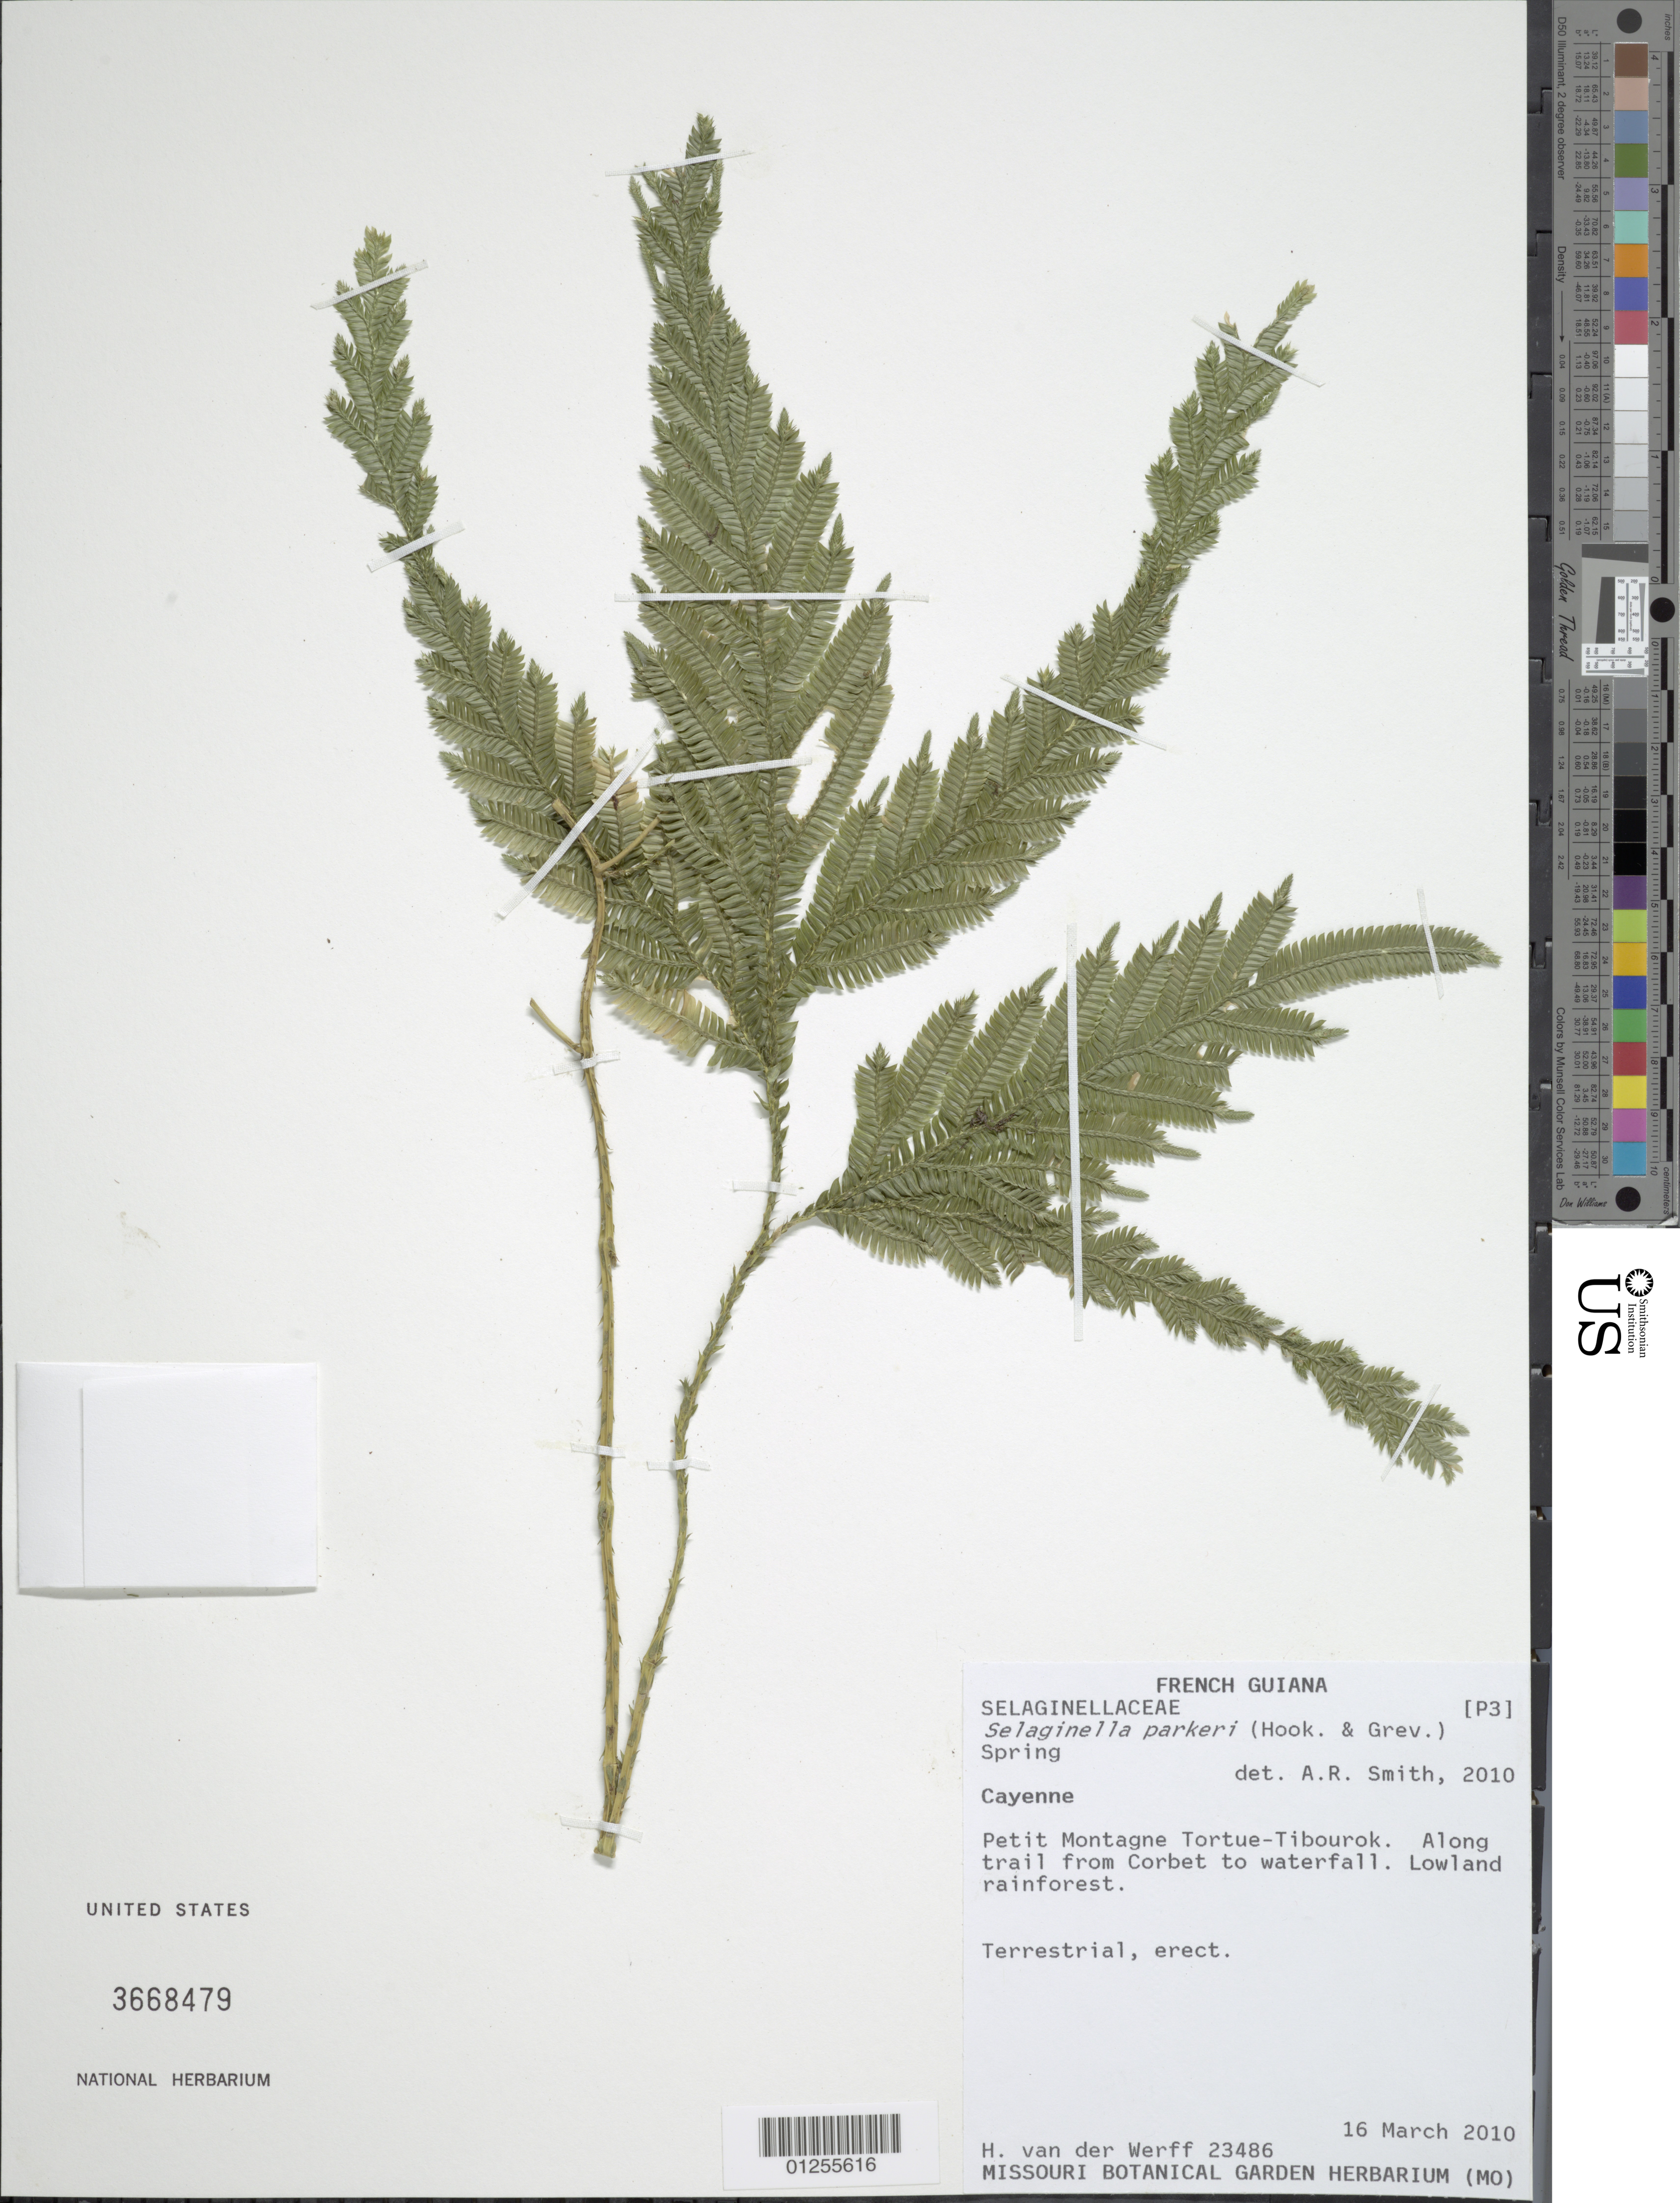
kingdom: Plantae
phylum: Tracheophyta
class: Lycopodiopsida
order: Selaginellales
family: Selaginellaceae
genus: Selaginella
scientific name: Selaginella parkeri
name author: (Hook. & Grev.) Spring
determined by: Smith, Alan R., (UC)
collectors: H. van der Werff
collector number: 23486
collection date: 2010-03-16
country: French Guiana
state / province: Cayenne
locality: Petit Montagne Tortue-Tibourok. Along trail from Corbet to waterfall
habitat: Terrestrial. Lowland rainforest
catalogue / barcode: US 3668479